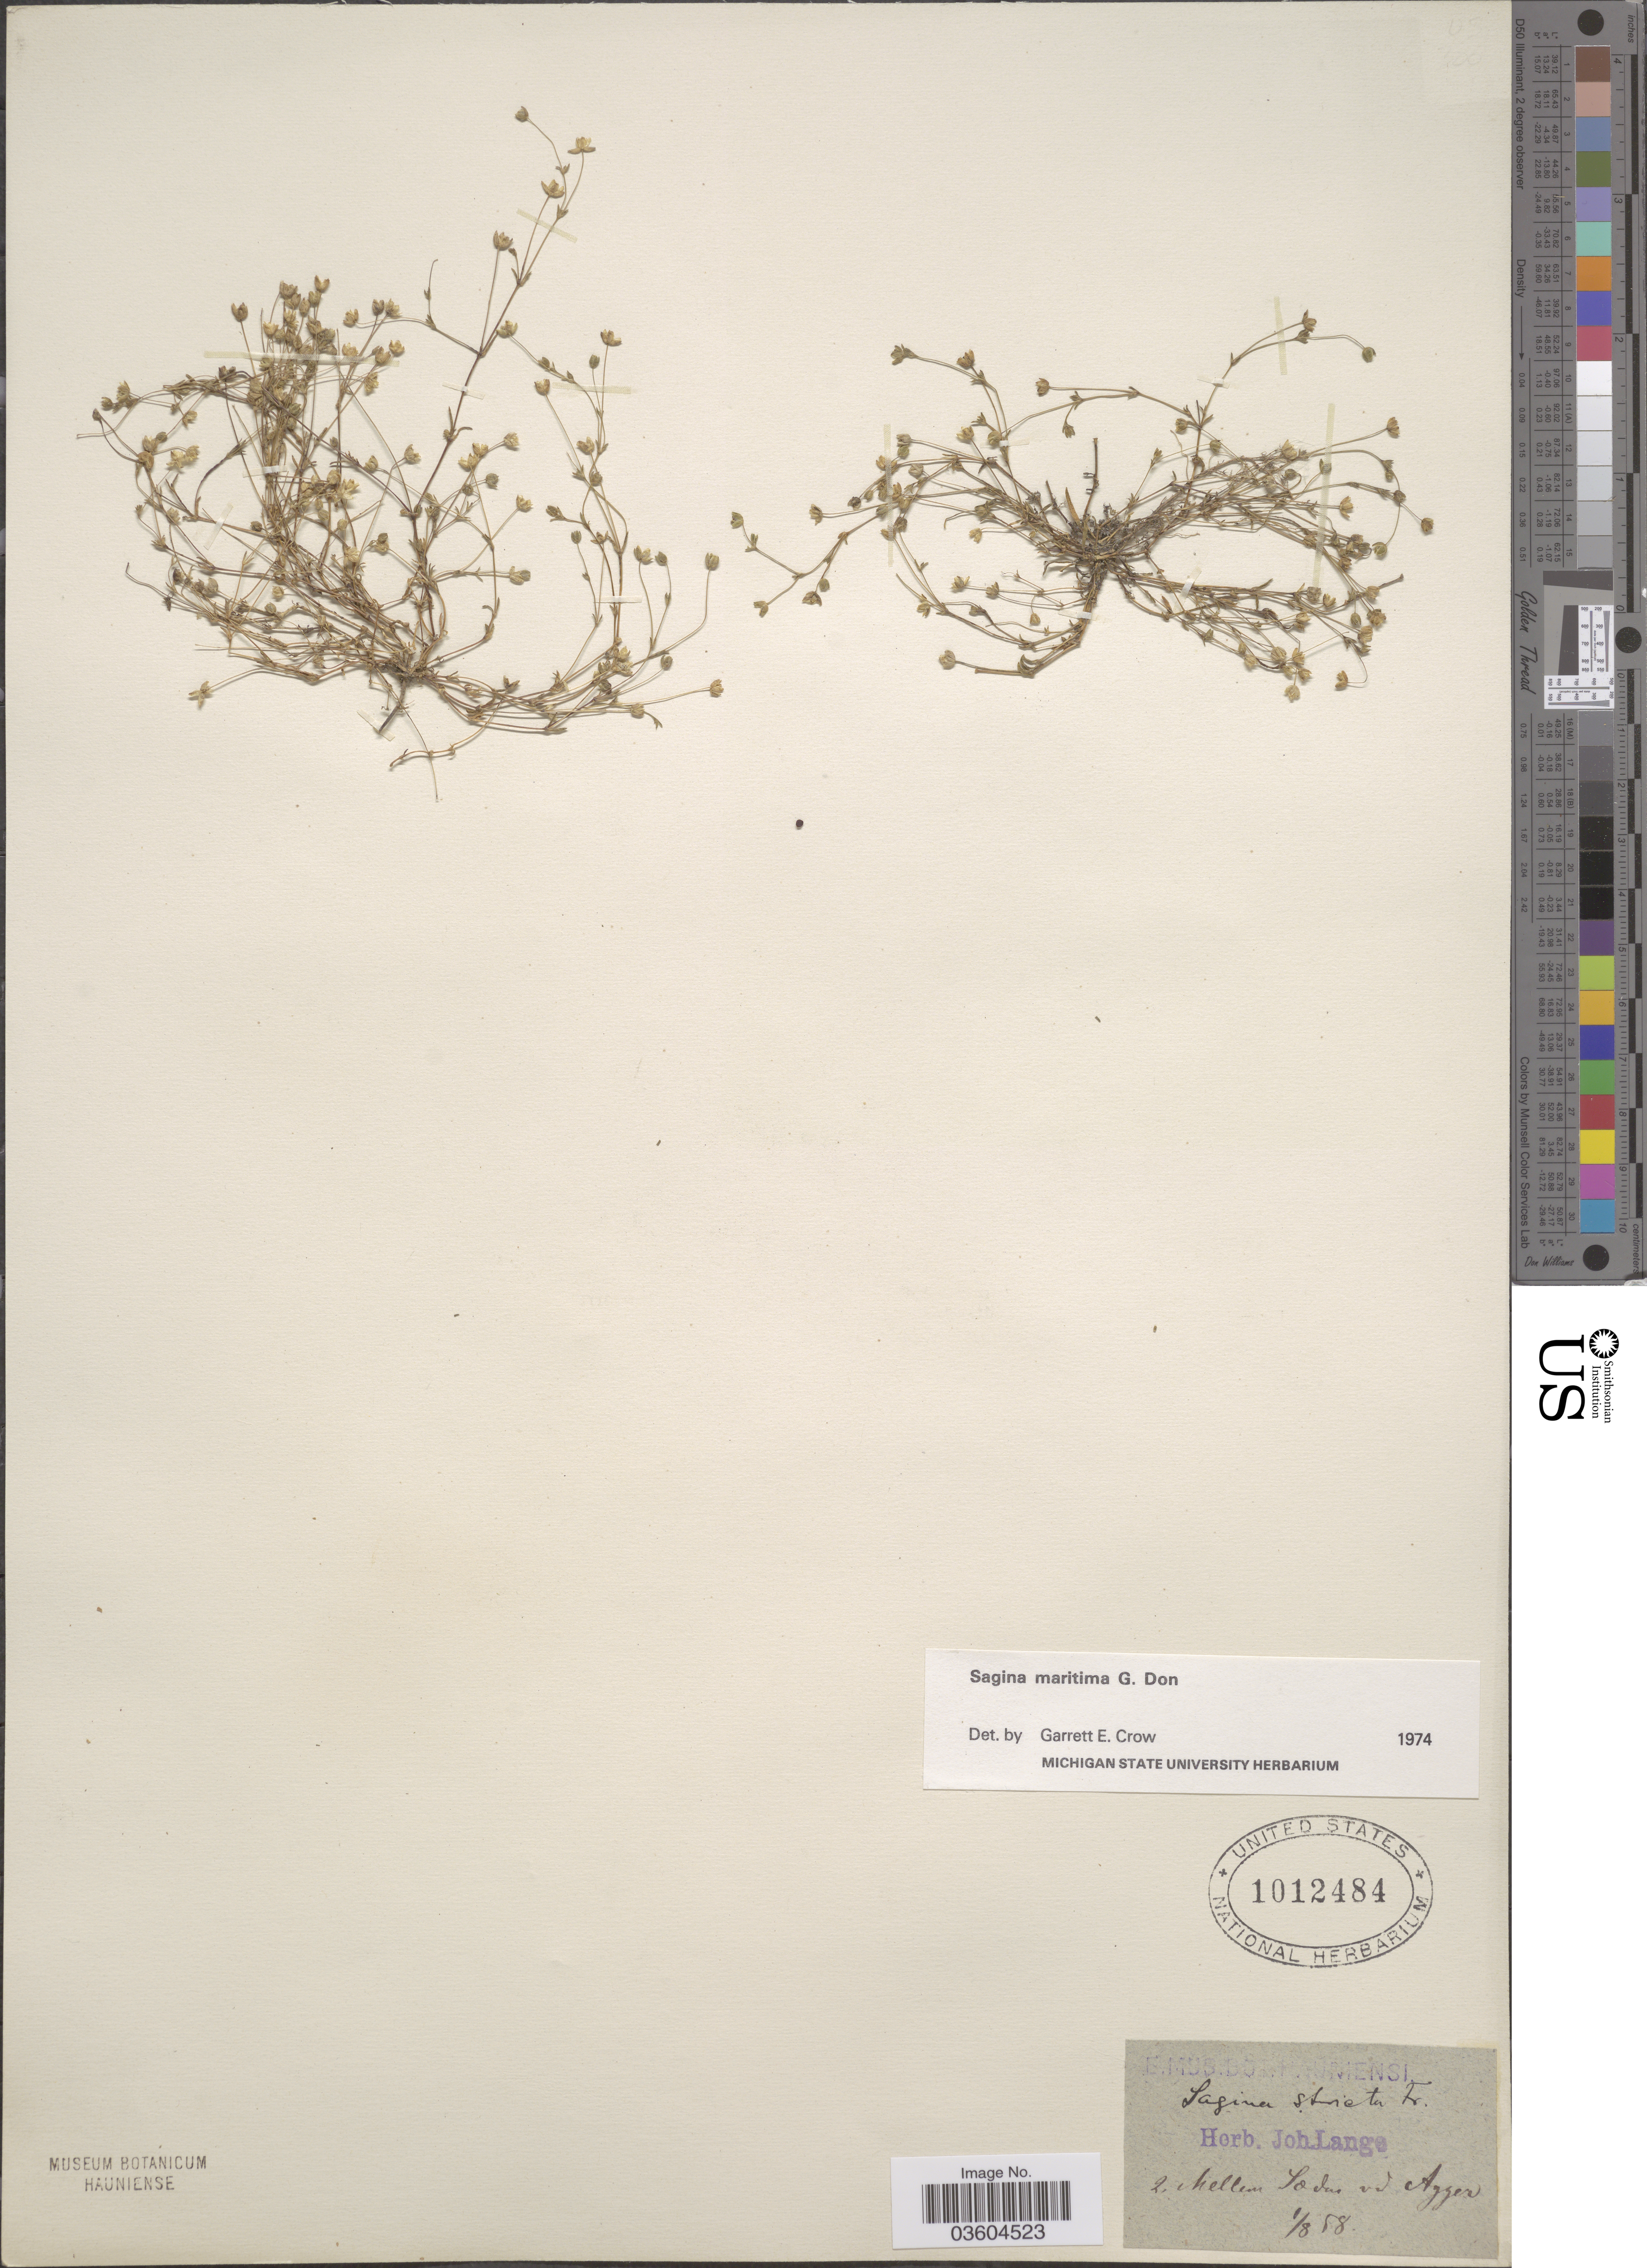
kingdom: Plantae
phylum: Tracheophyta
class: Magnoliopsida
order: Caryophyllales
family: Caryophyllaceae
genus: Sagina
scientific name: Sagina maritima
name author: G. Don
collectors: ex herb. Joh. Lange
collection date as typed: Transcribed d/m/y: 1/8/58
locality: Z. chellem Sodus vd Agger. [interpreted]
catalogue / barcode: US 1012484